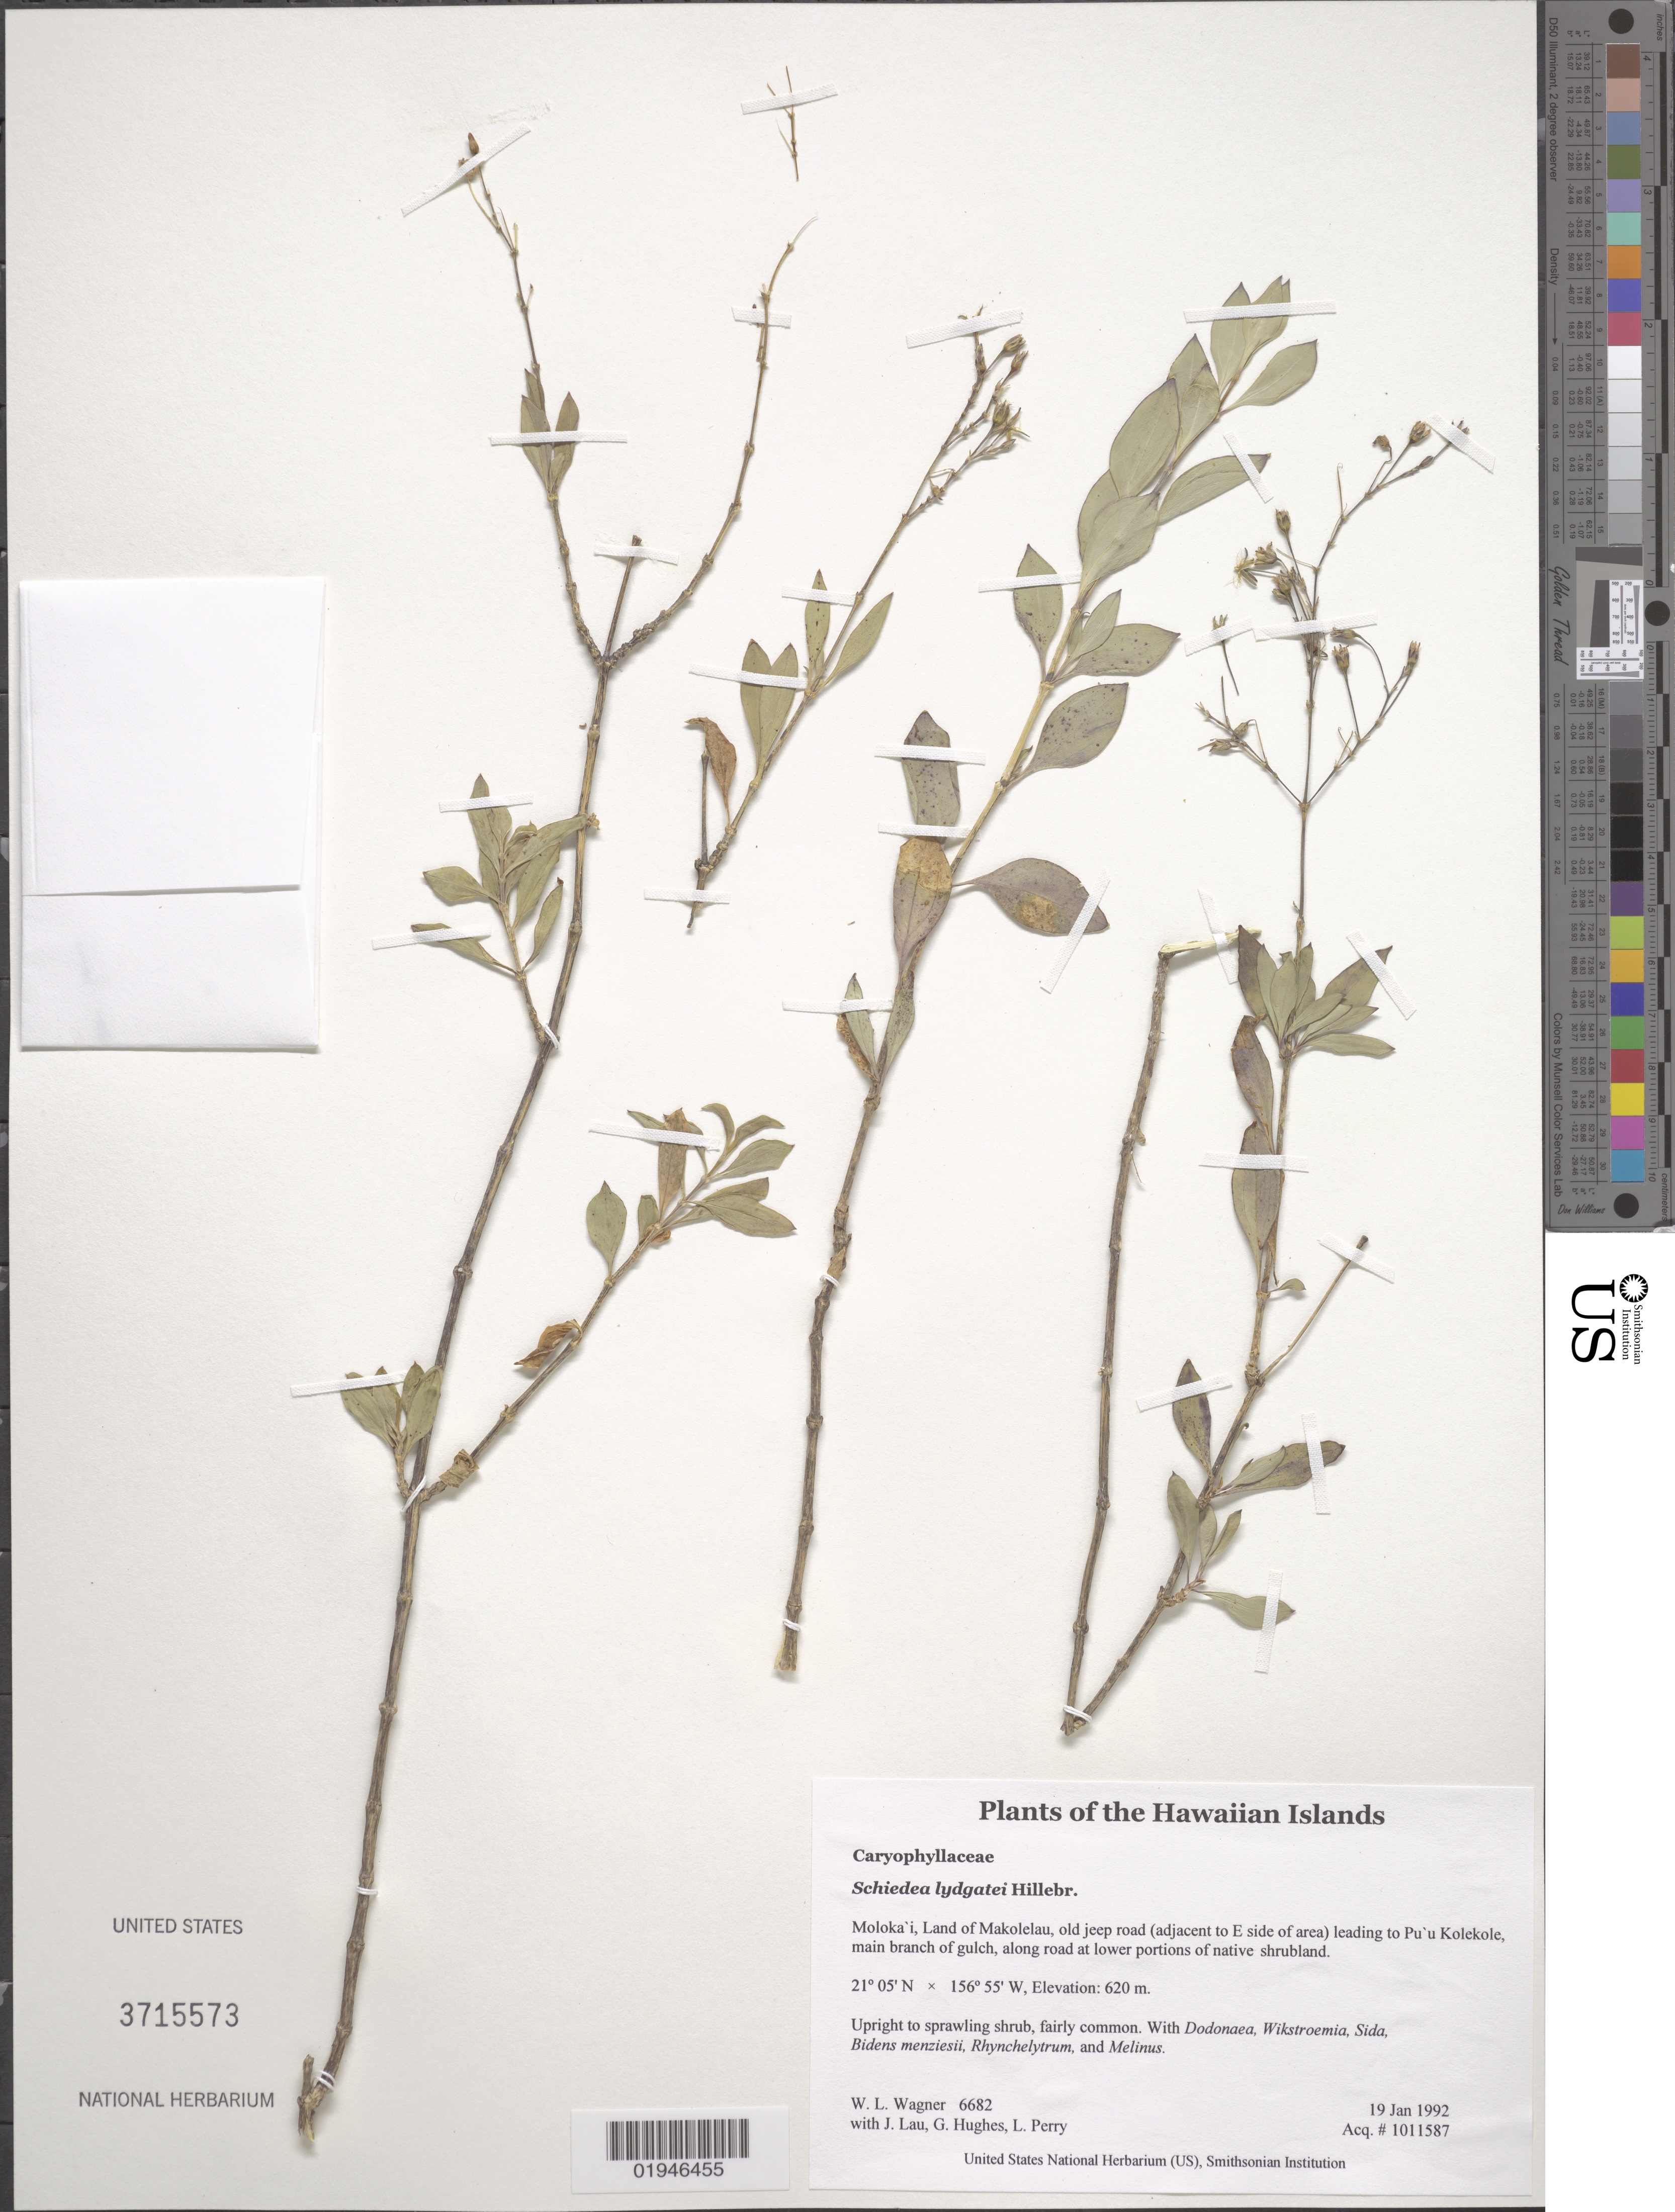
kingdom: Plantae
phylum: Tracheophyta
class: Magnoliopsida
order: Caryophyllales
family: Caryophyllaceae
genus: Schiedea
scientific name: Schiedea lydgatei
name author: Hillebr.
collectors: W. L. Wagner, J. Lau, G. Hughes & L. Perry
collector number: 6682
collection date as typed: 19 Jan 1992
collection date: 1992-01-19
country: United States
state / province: Hawaii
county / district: Maui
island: Moloka'i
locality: Moloka'i District, Land of Makolelau, old jeep road (adjacent to E side of area) leading to Pu'u Kolekole, main branch of gulch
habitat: Along road at lower portions of native shrubland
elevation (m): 620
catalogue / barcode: US 3715573